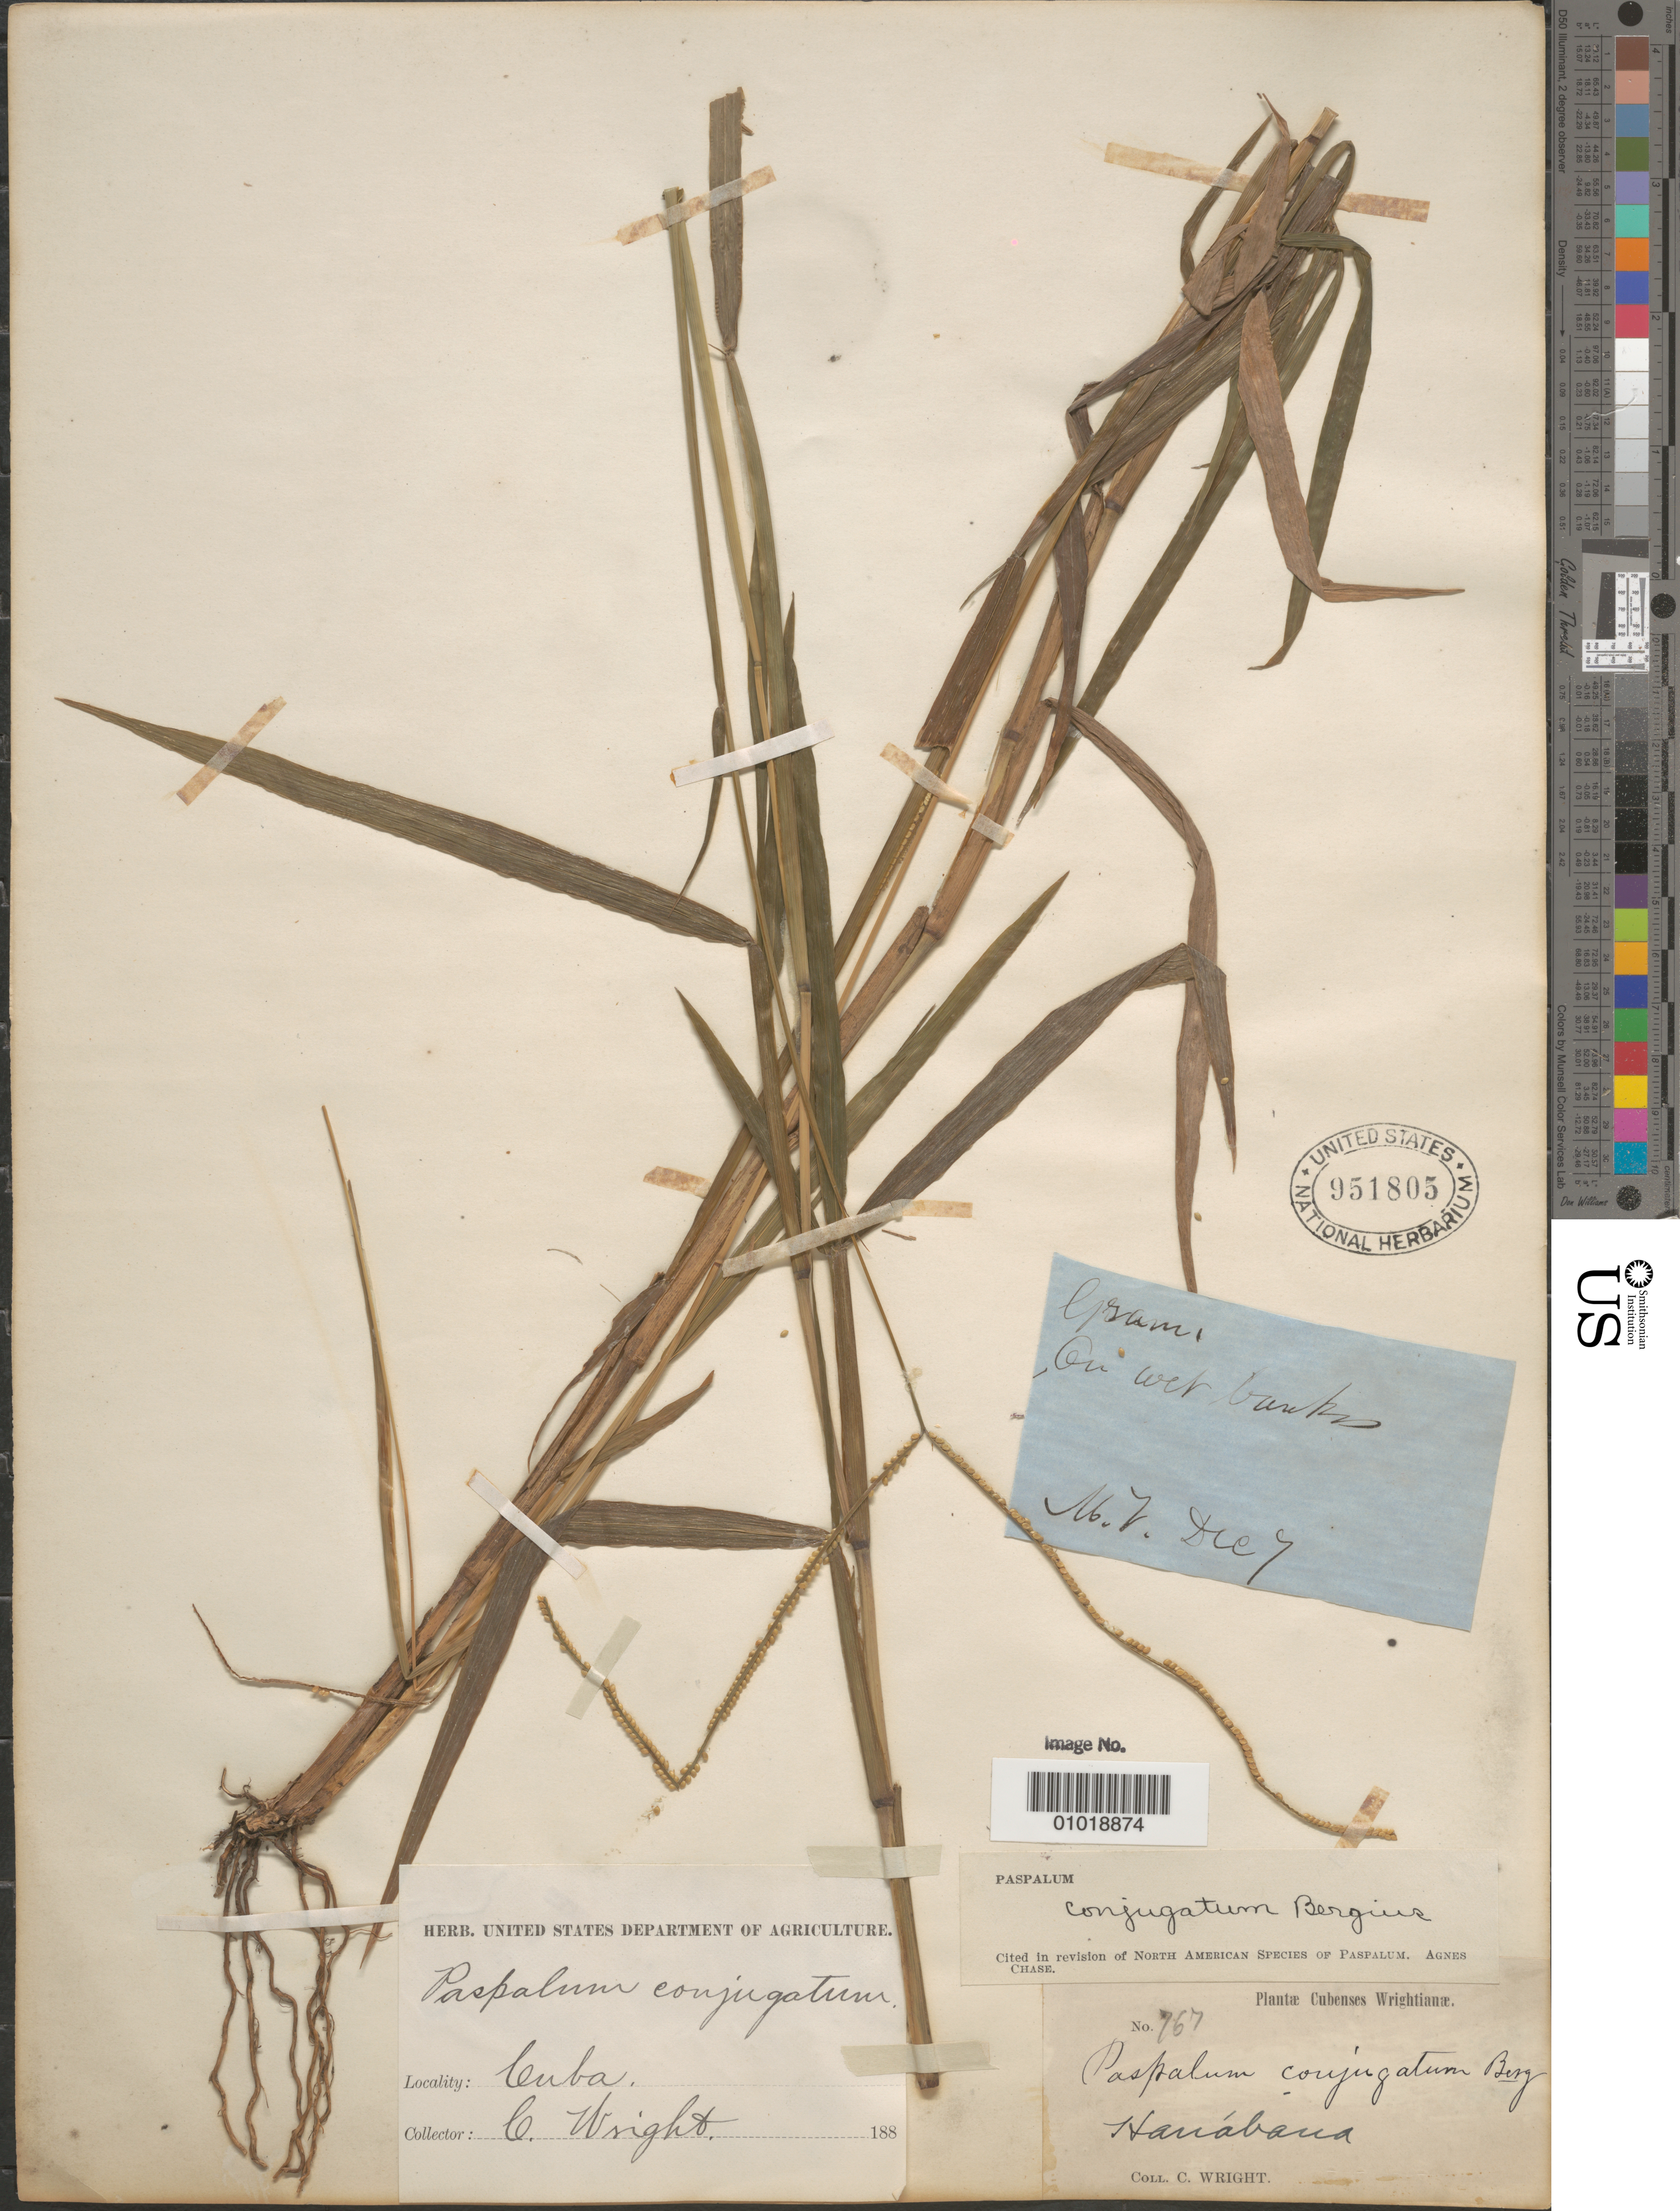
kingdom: Plantae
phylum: Tracheophyta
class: Liliopsida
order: Poales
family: Poaceae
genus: Paspalum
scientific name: Paspalum conjugatum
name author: P.J. Bergius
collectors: C. Wright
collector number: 767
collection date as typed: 1800 to -- --- 1899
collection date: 1800/1899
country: Cuba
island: Cuba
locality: On wet banks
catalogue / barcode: US 951805